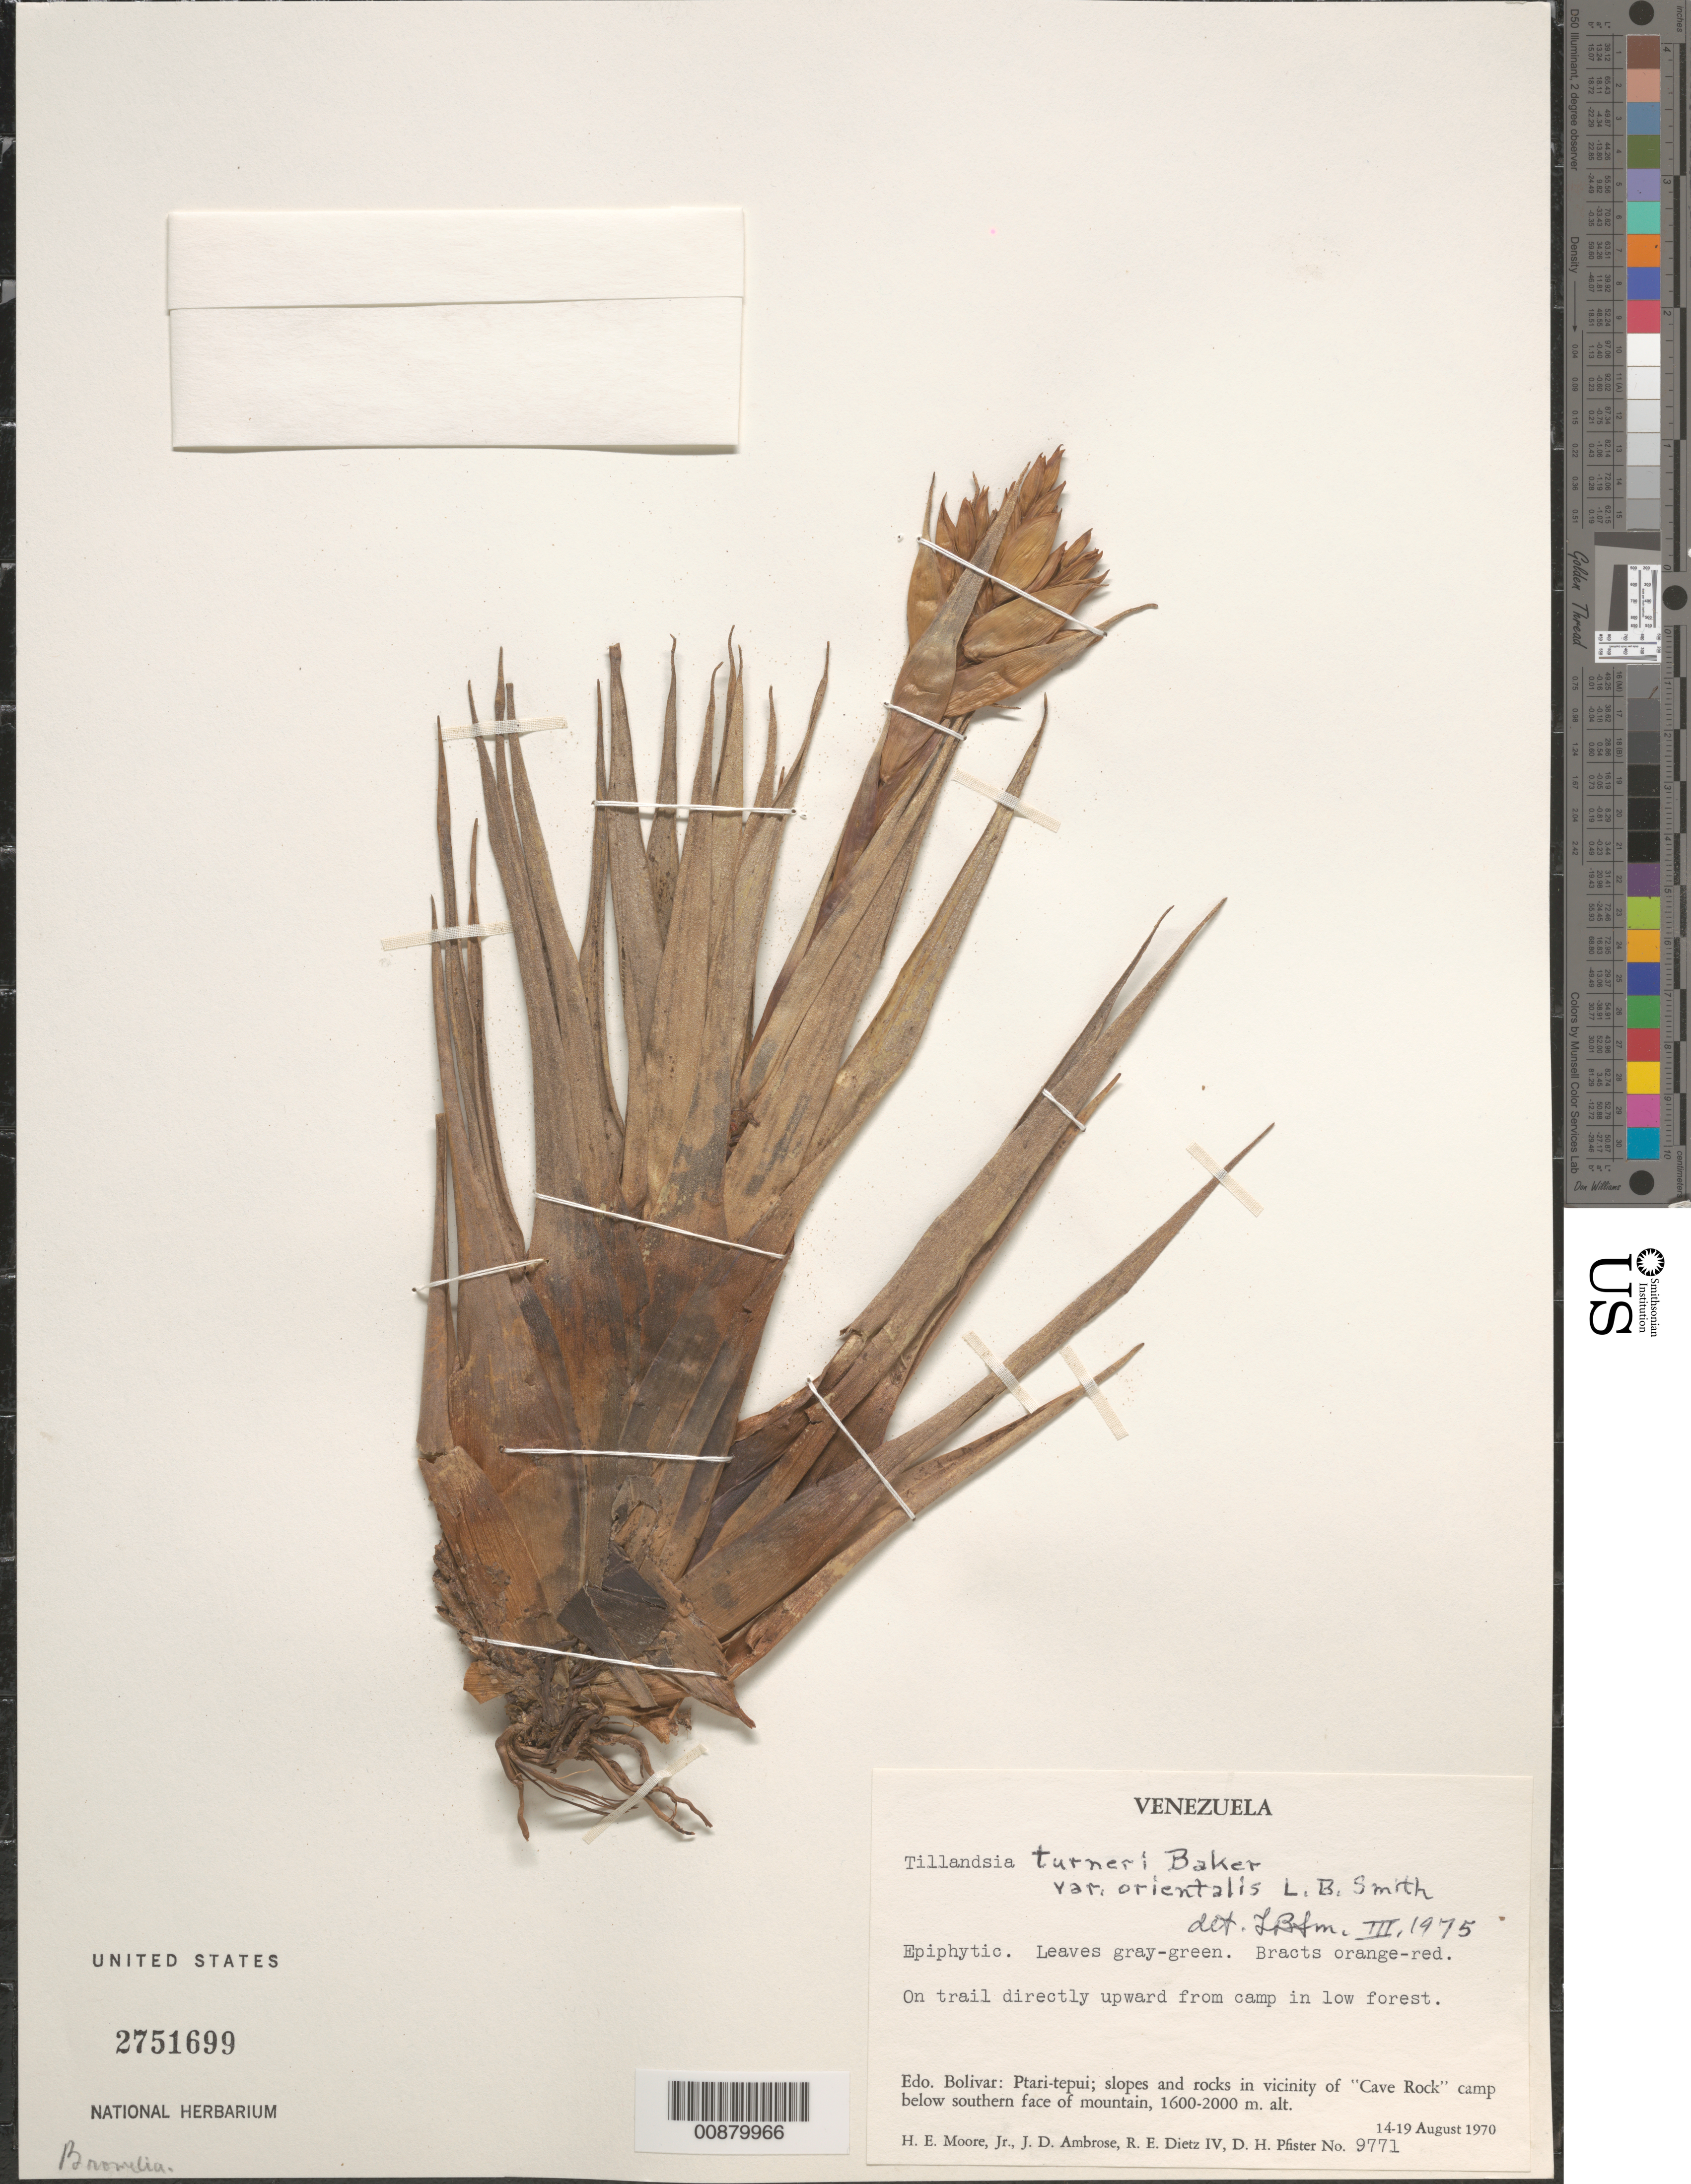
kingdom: Plantae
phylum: Tracheophyta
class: Liliopsida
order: Poales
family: Bromeliaceae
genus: Tillandsia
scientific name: Tillandsia turneri var. orientalis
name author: L.B. Sm.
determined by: Smith, Lyman B., (US), NMNH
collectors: H. E. Moore, J. D. Ambrose, R. Dietz & D. H. Pfister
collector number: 9771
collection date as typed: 14-Aug-70 to 19-Aug-70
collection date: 1970-08-14/1970-08-19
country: Venezuela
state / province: Bolívar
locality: Ptari-tepuí, vicinity of "Cave Rock" camp; on trail directly upward from camp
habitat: Low forest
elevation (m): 1600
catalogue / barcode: US 2751699